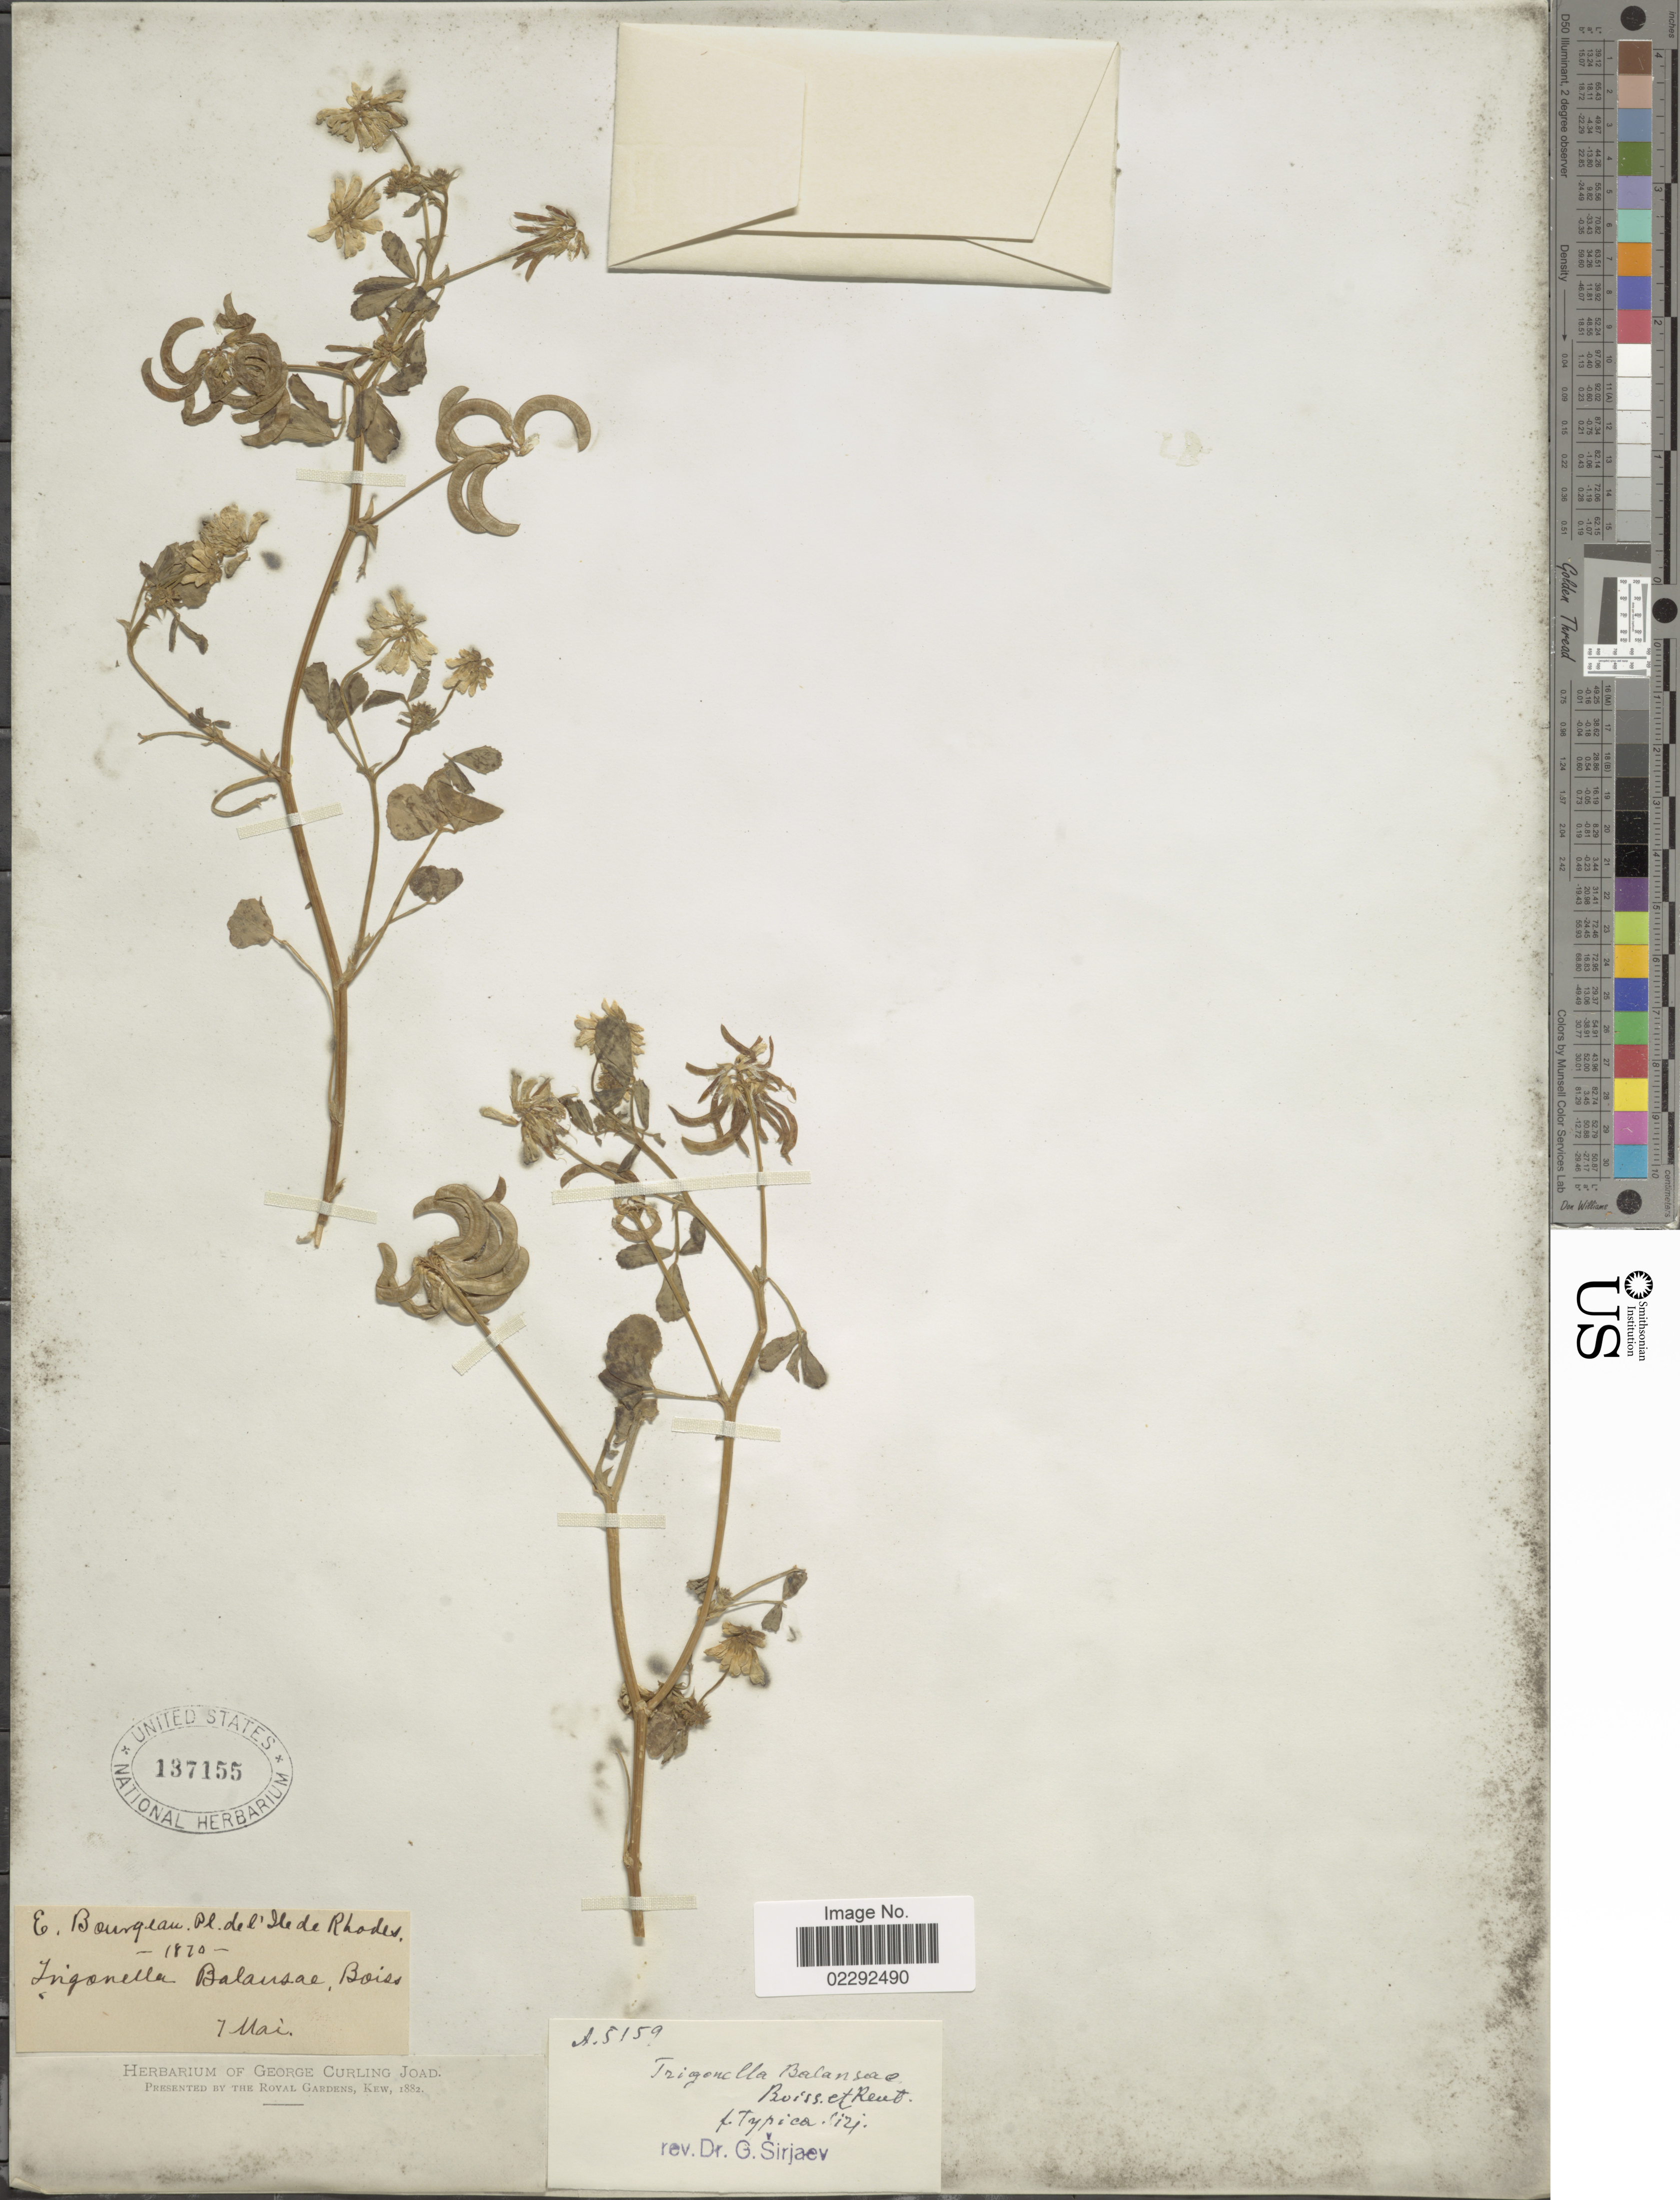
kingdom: Plantae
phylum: Tracheophyta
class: Magnoliopsida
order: Fabales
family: Fabaceae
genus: Trigonella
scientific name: Trigonella balansae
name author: Boiss. & Reut.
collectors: E. Bourgeau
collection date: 1870-05-07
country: Greece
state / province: South Aegean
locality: Ile de Rhodes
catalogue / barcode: US 137155